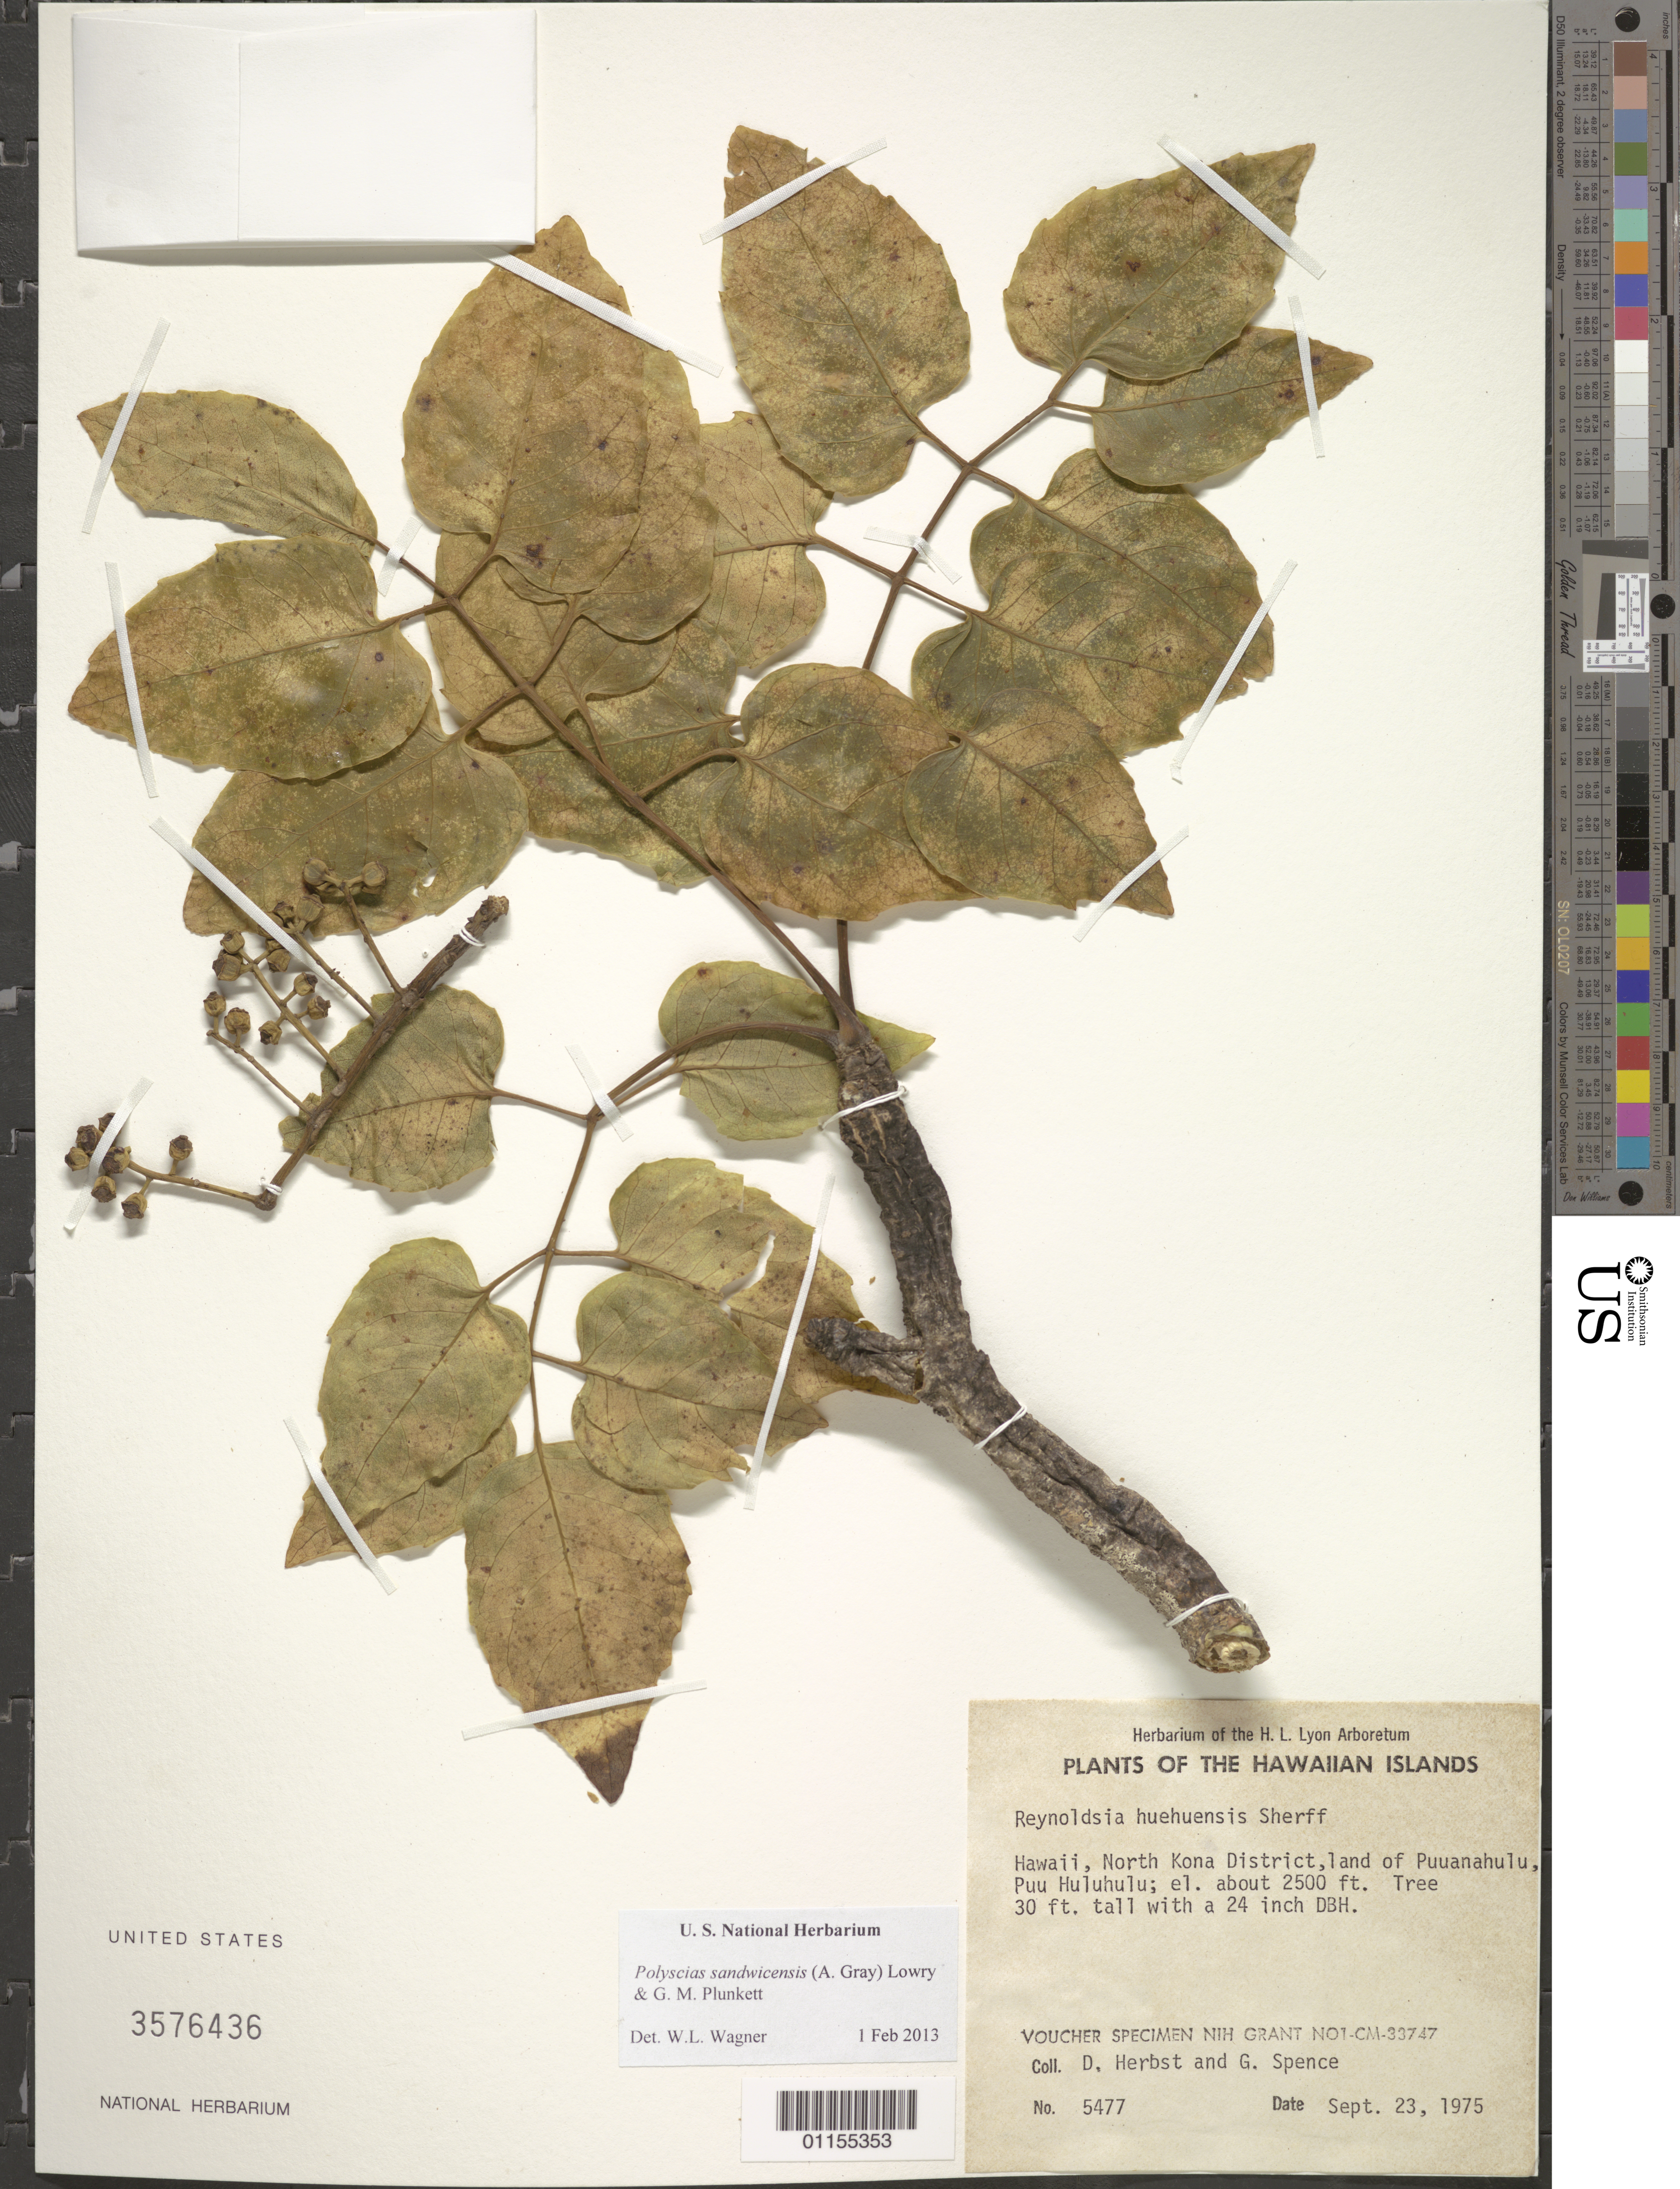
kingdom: Plantae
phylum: Tracheophyta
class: Magnoliopsida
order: Apiales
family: Araliaceae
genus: Polyscias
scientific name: Polyscias sandwicensis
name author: (A. Gray) Lowry & G. M. Plunkett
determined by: Wagner, W. L., (BOT), Smithsonian Institution - National Museum of Natural History (UNITED STATES)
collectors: D. R. Herbst & G. Spence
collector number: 5477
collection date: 1975-09-23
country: United States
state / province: Hawaii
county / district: Hawaii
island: Hawaii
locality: North Kona District, land of Pu'uanahulu Pu'u Huluhulu.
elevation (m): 762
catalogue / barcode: US 3576436